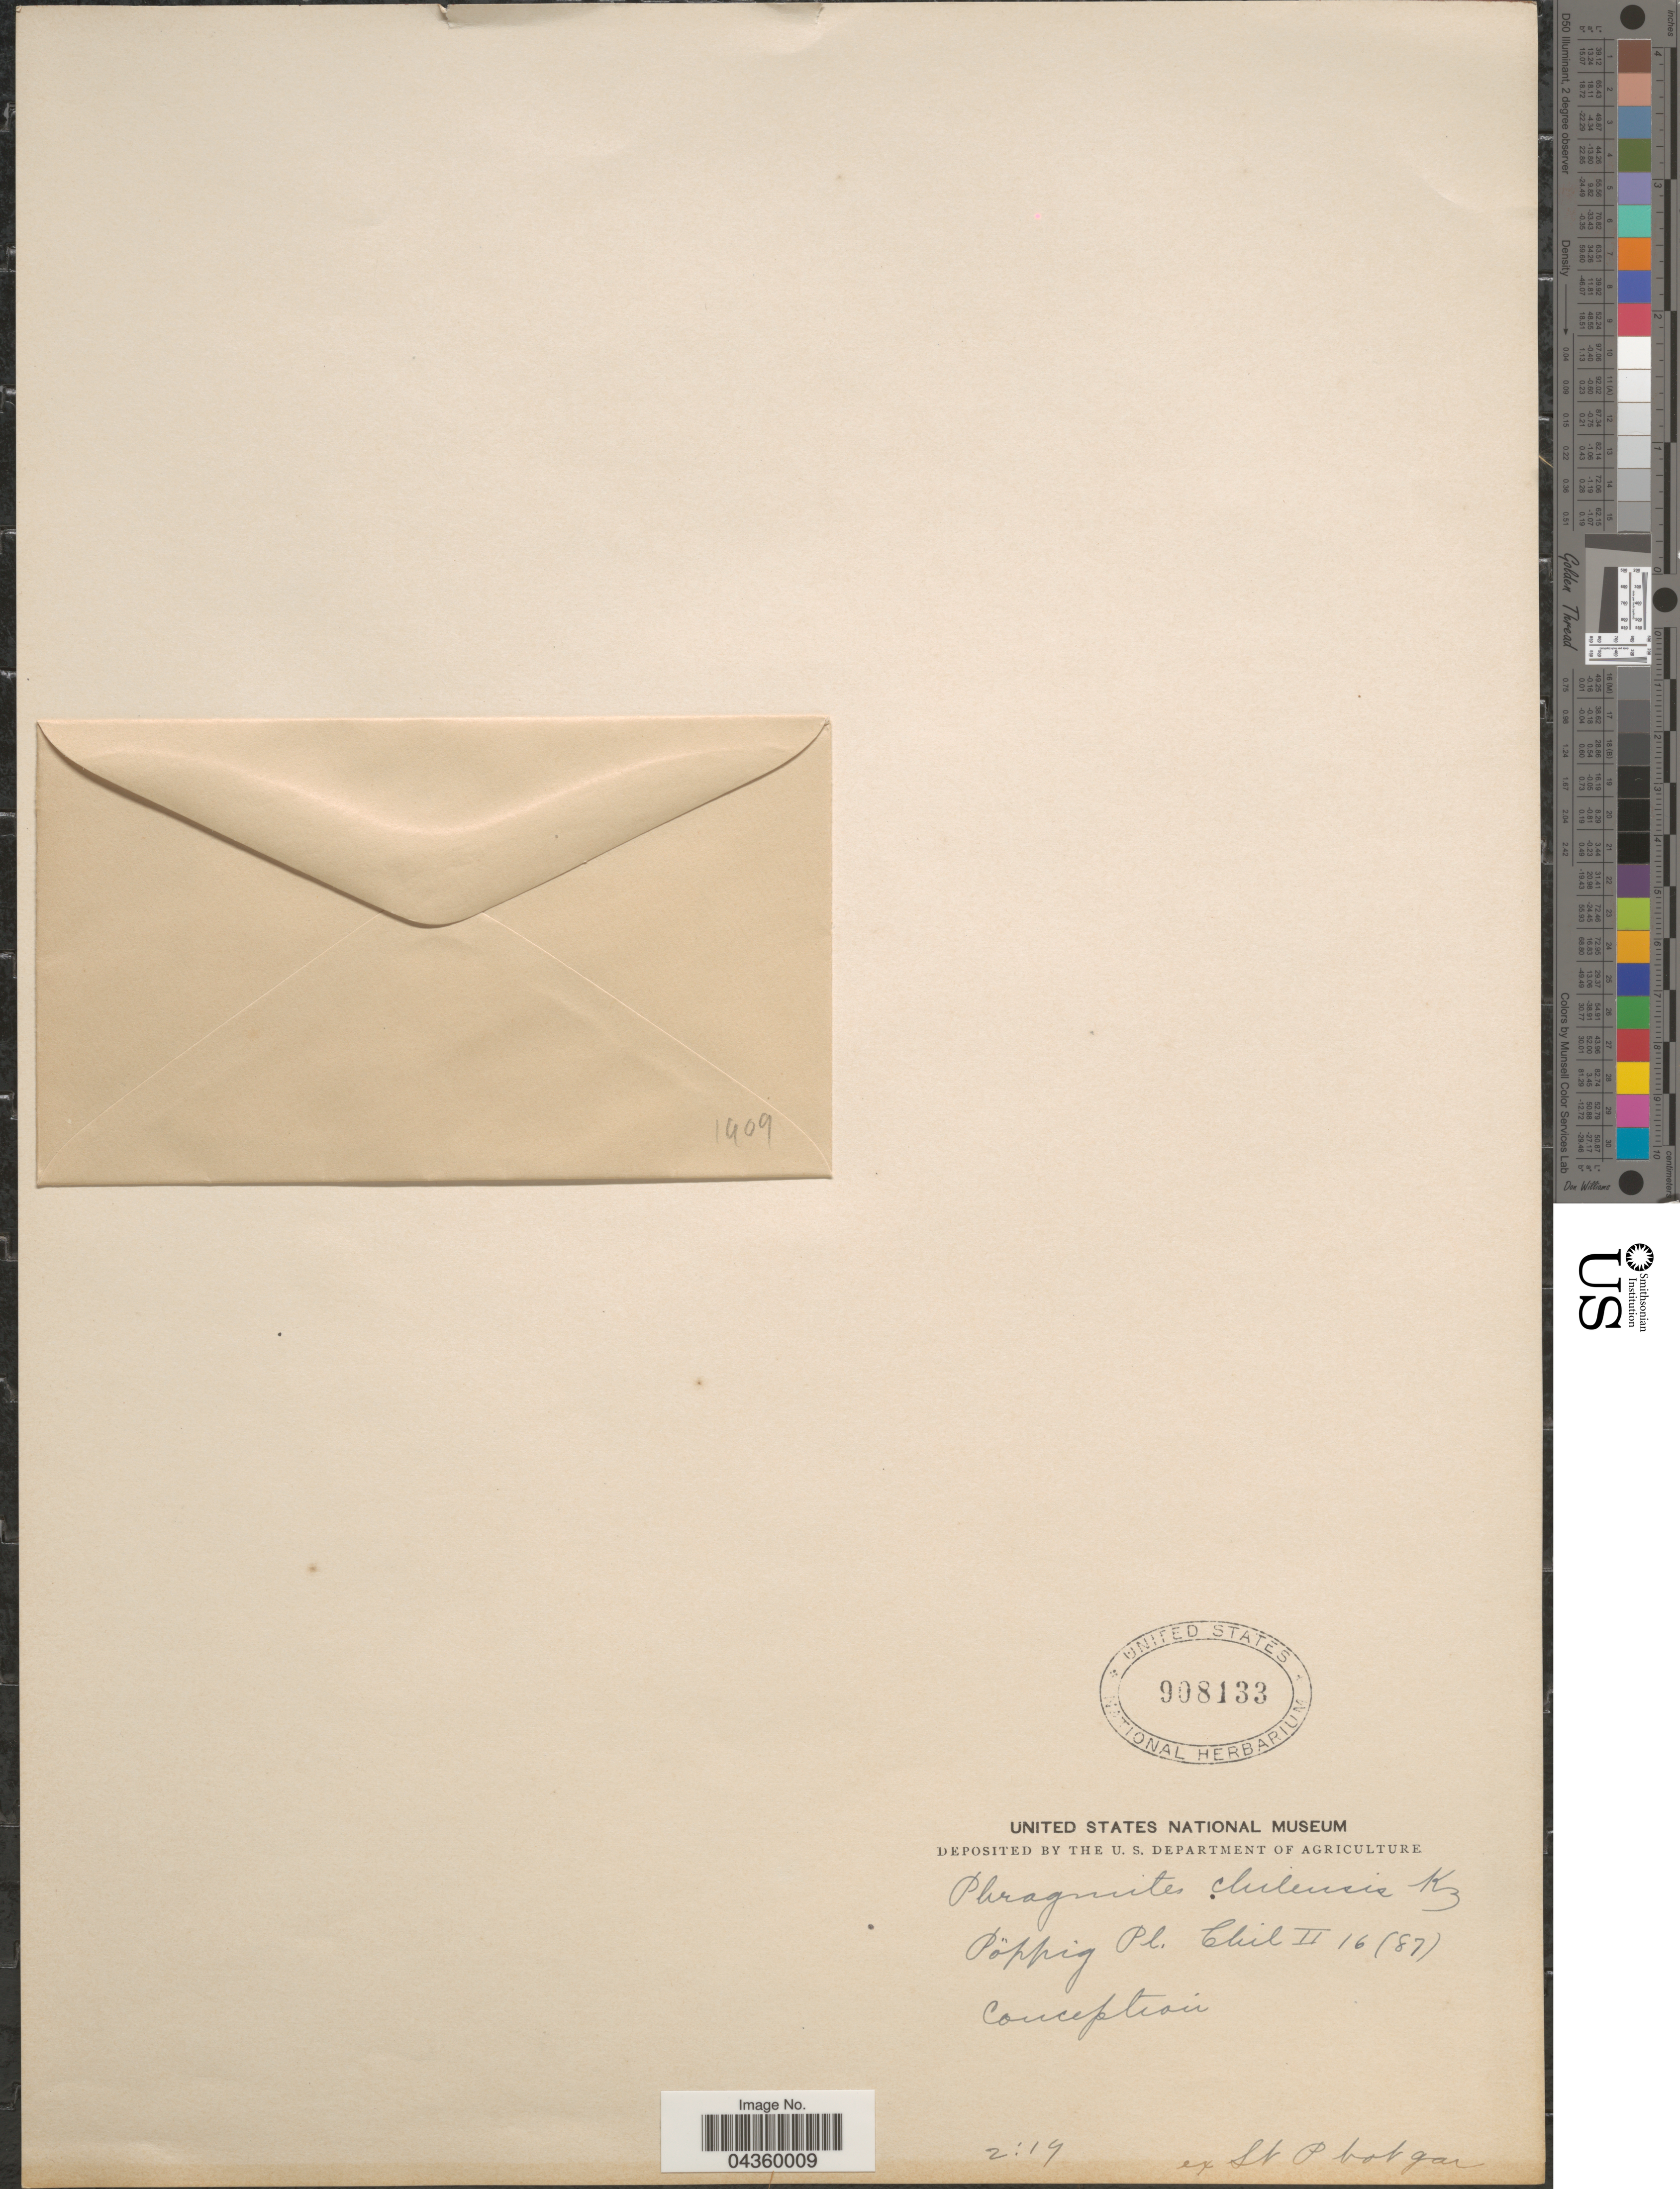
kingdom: Plantae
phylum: Tracheophyta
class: Liliopsida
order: Poales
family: Poaceae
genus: Phragmites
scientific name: Phragmites australis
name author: (Cav.) Trin. ex Steud.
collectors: -. Poppig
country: Chile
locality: Conception.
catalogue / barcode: US 908133